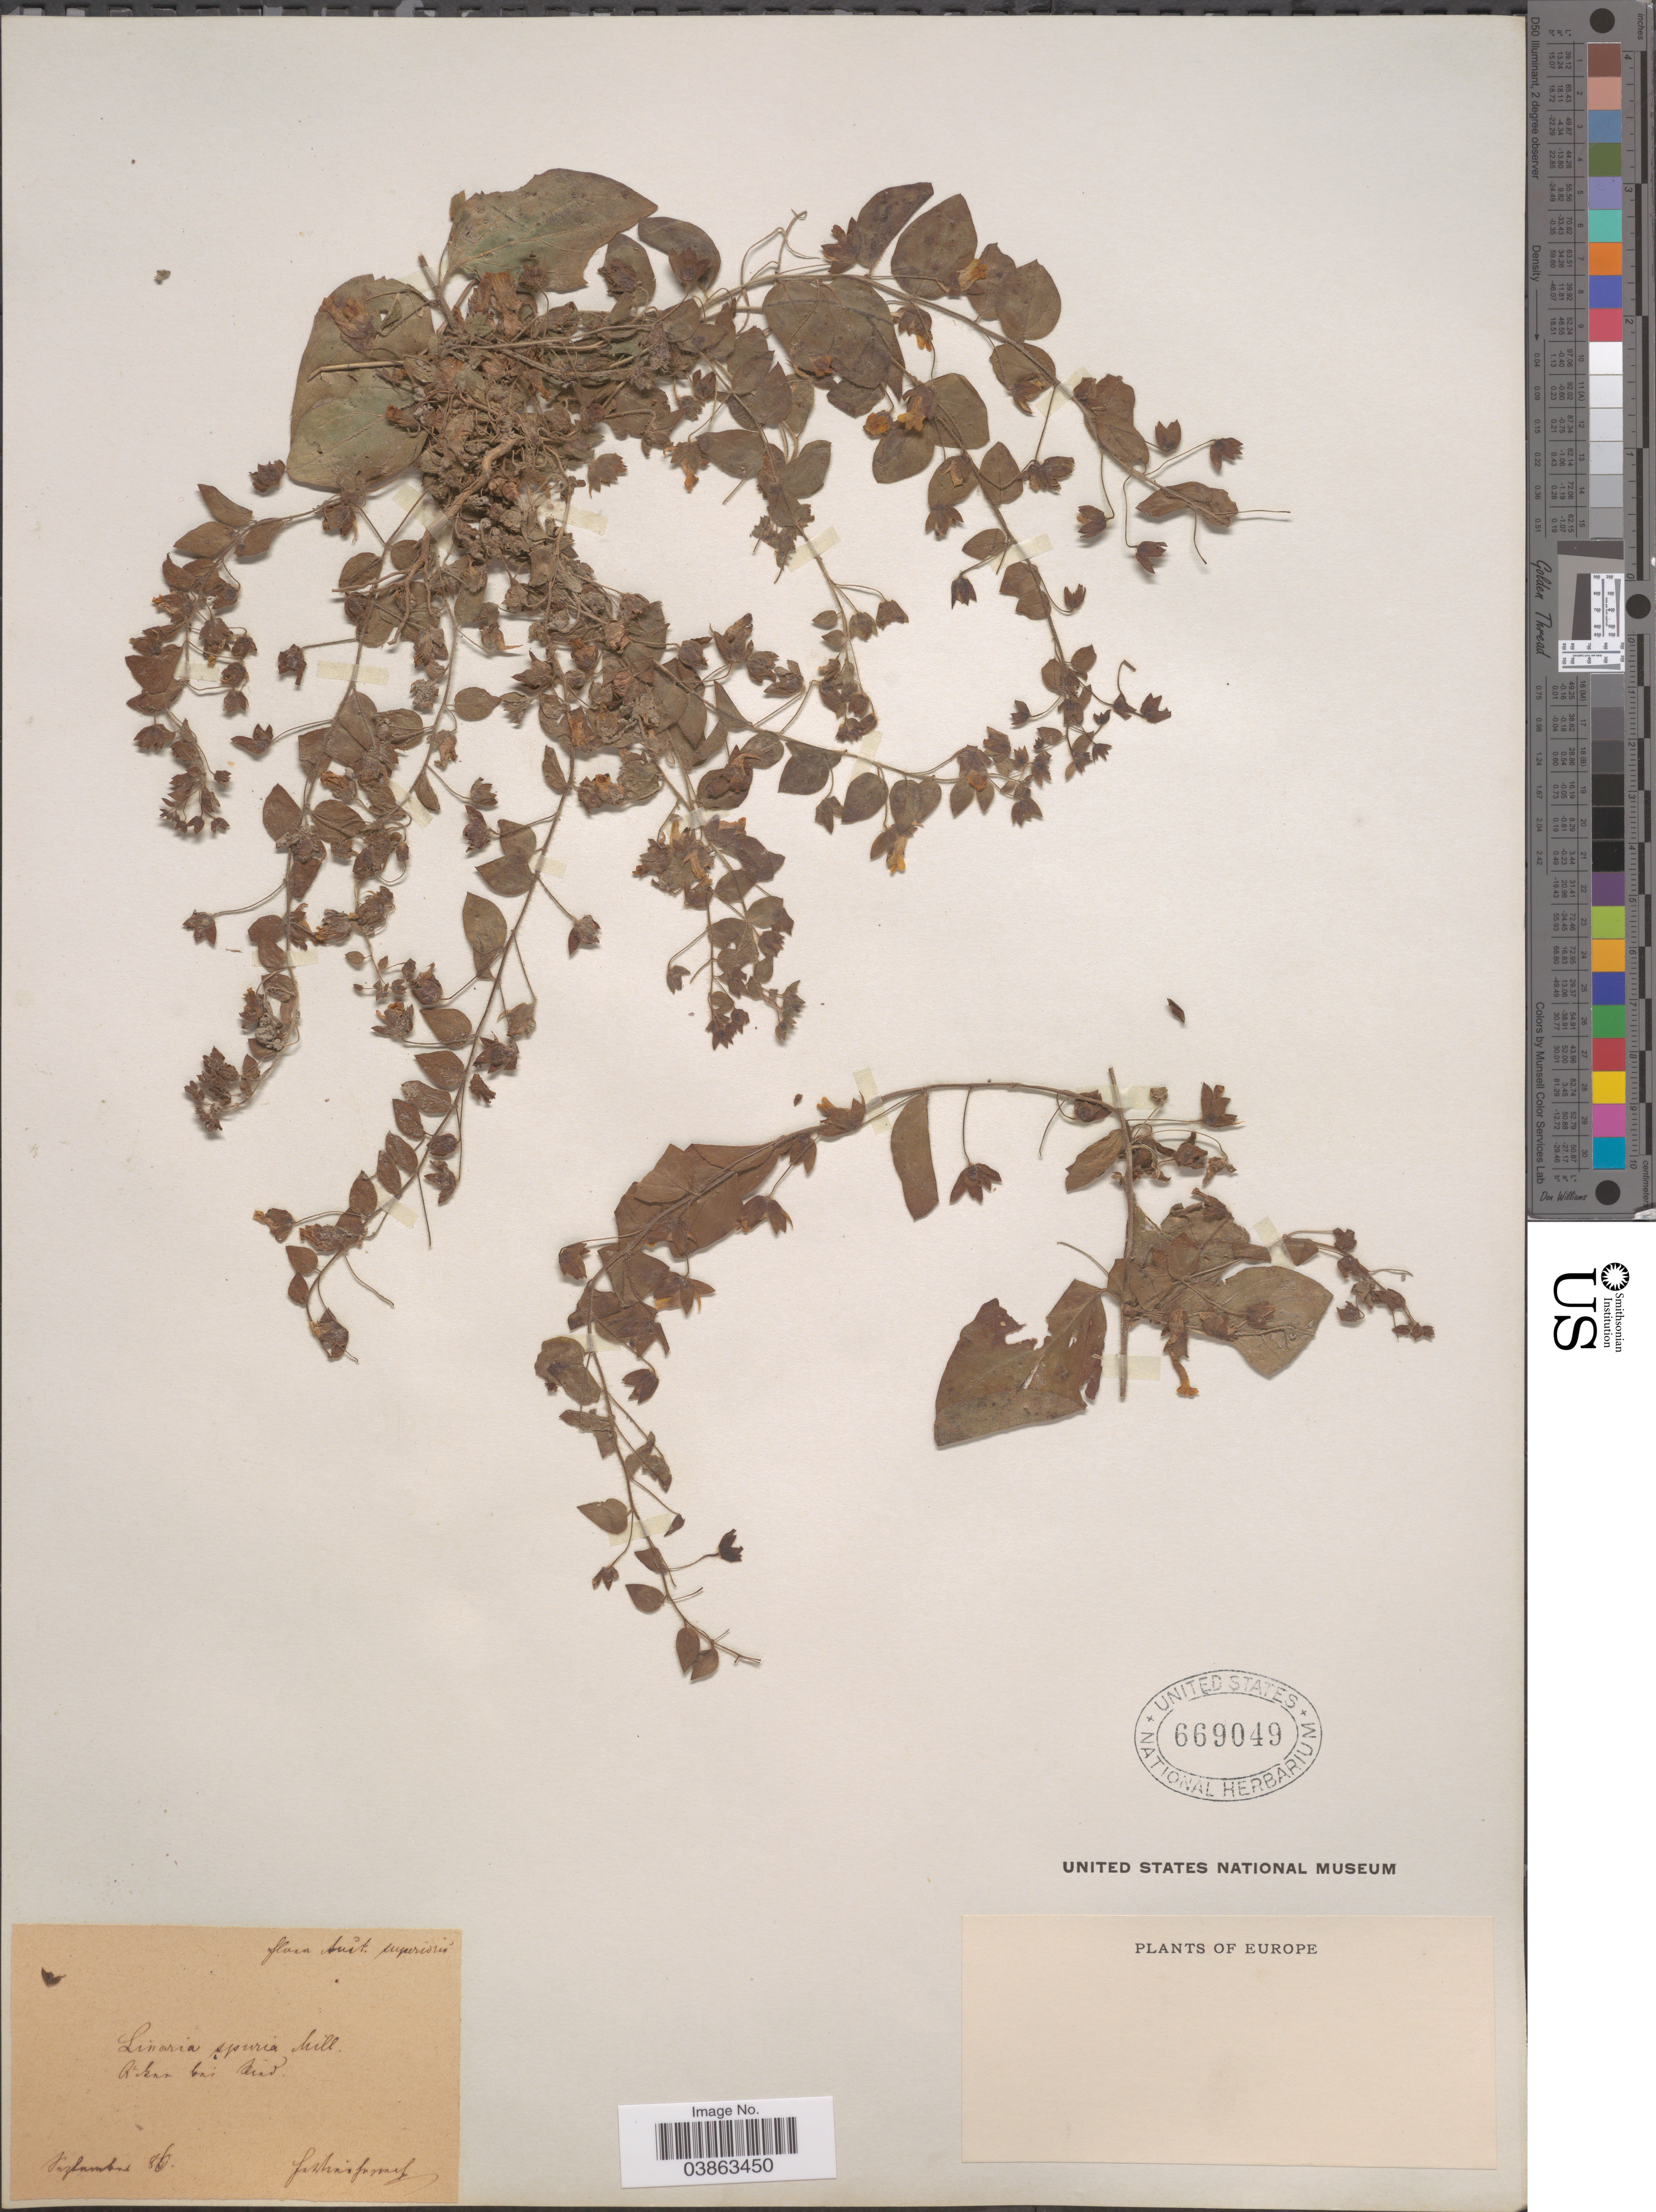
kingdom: Plantae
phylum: Tracheophyta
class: Magnoliopsida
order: Lamiales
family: Plantaginaceae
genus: Linaria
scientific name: Linaria spuria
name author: Mill.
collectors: F. Vierhapper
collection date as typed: Transcribed d/m/y: /9/86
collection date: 1886-09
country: Austria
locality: flora Aust. superioris, Äcker bei Ried.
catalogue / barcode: US 669049